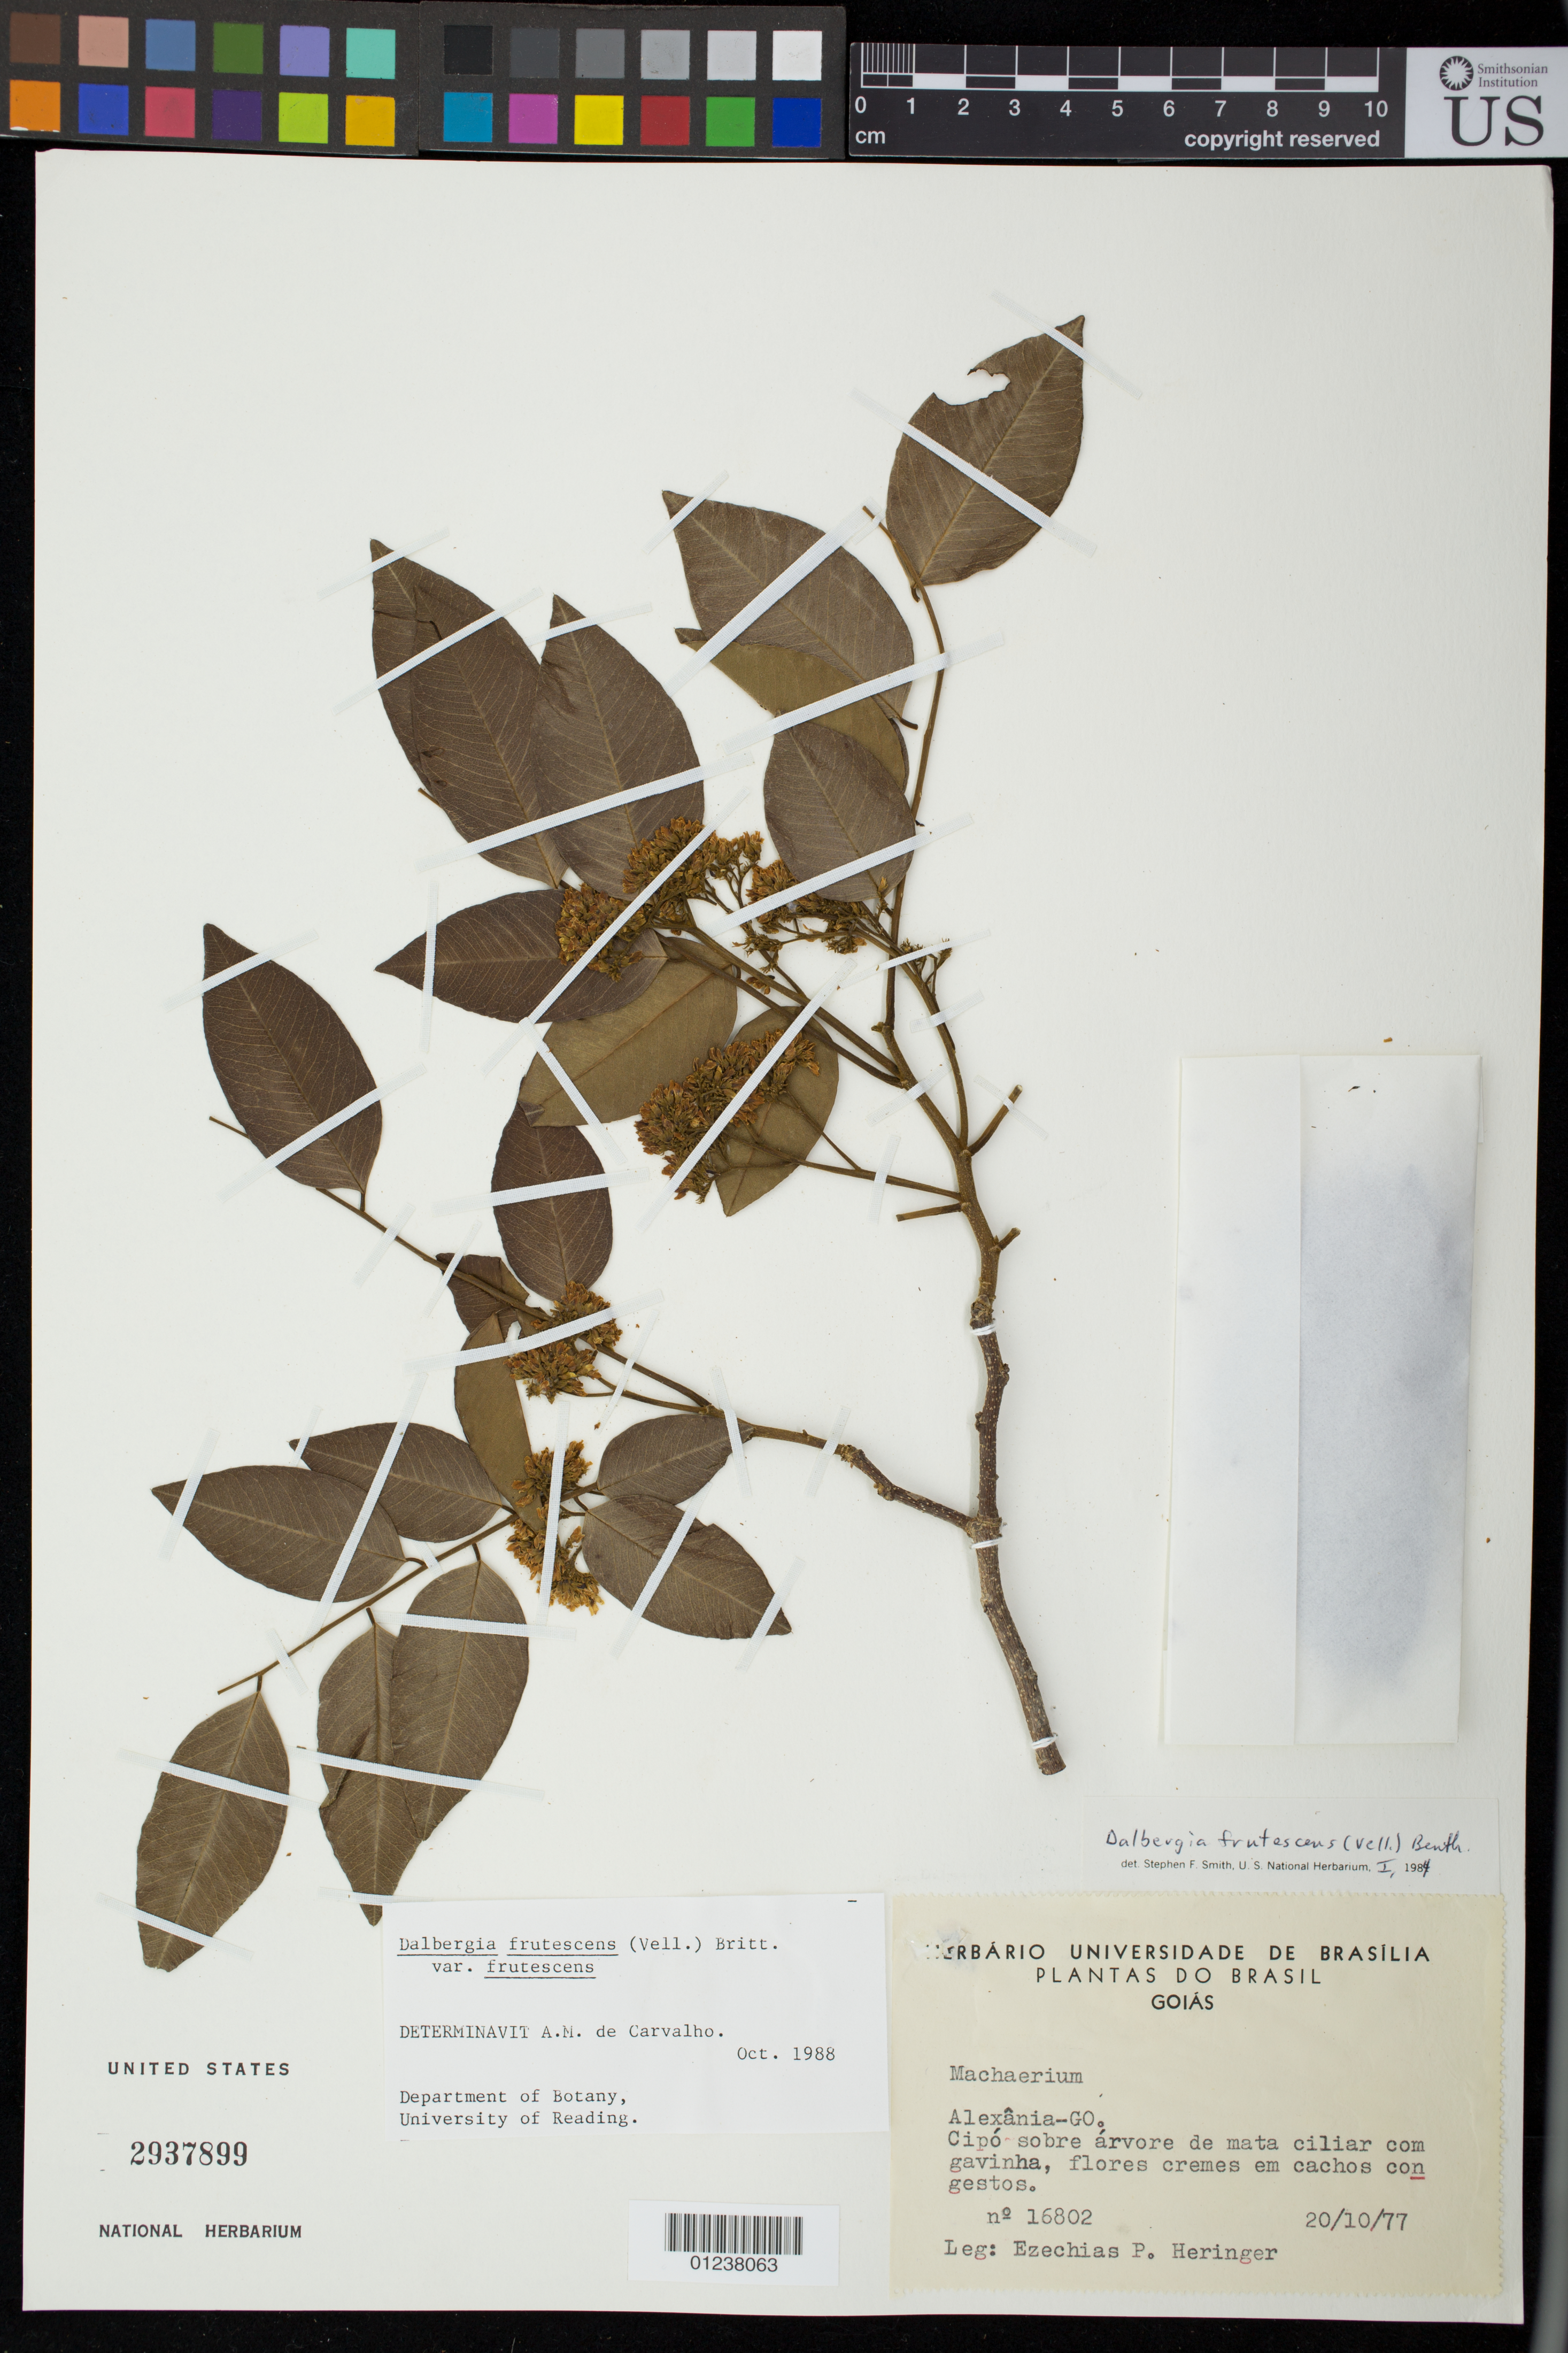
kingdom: Plantae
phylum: Tracheophyta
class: Magnoliopsida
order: Fabales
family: Fabaceae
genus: Dalbergia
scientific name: Dalbergia frutescens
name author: (Vell.) Britton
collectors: E. P. Heringer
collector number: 16802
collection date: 1977-10-20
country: Brazil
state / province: Goias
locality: Alexania-GO.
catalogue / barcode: US 2937899